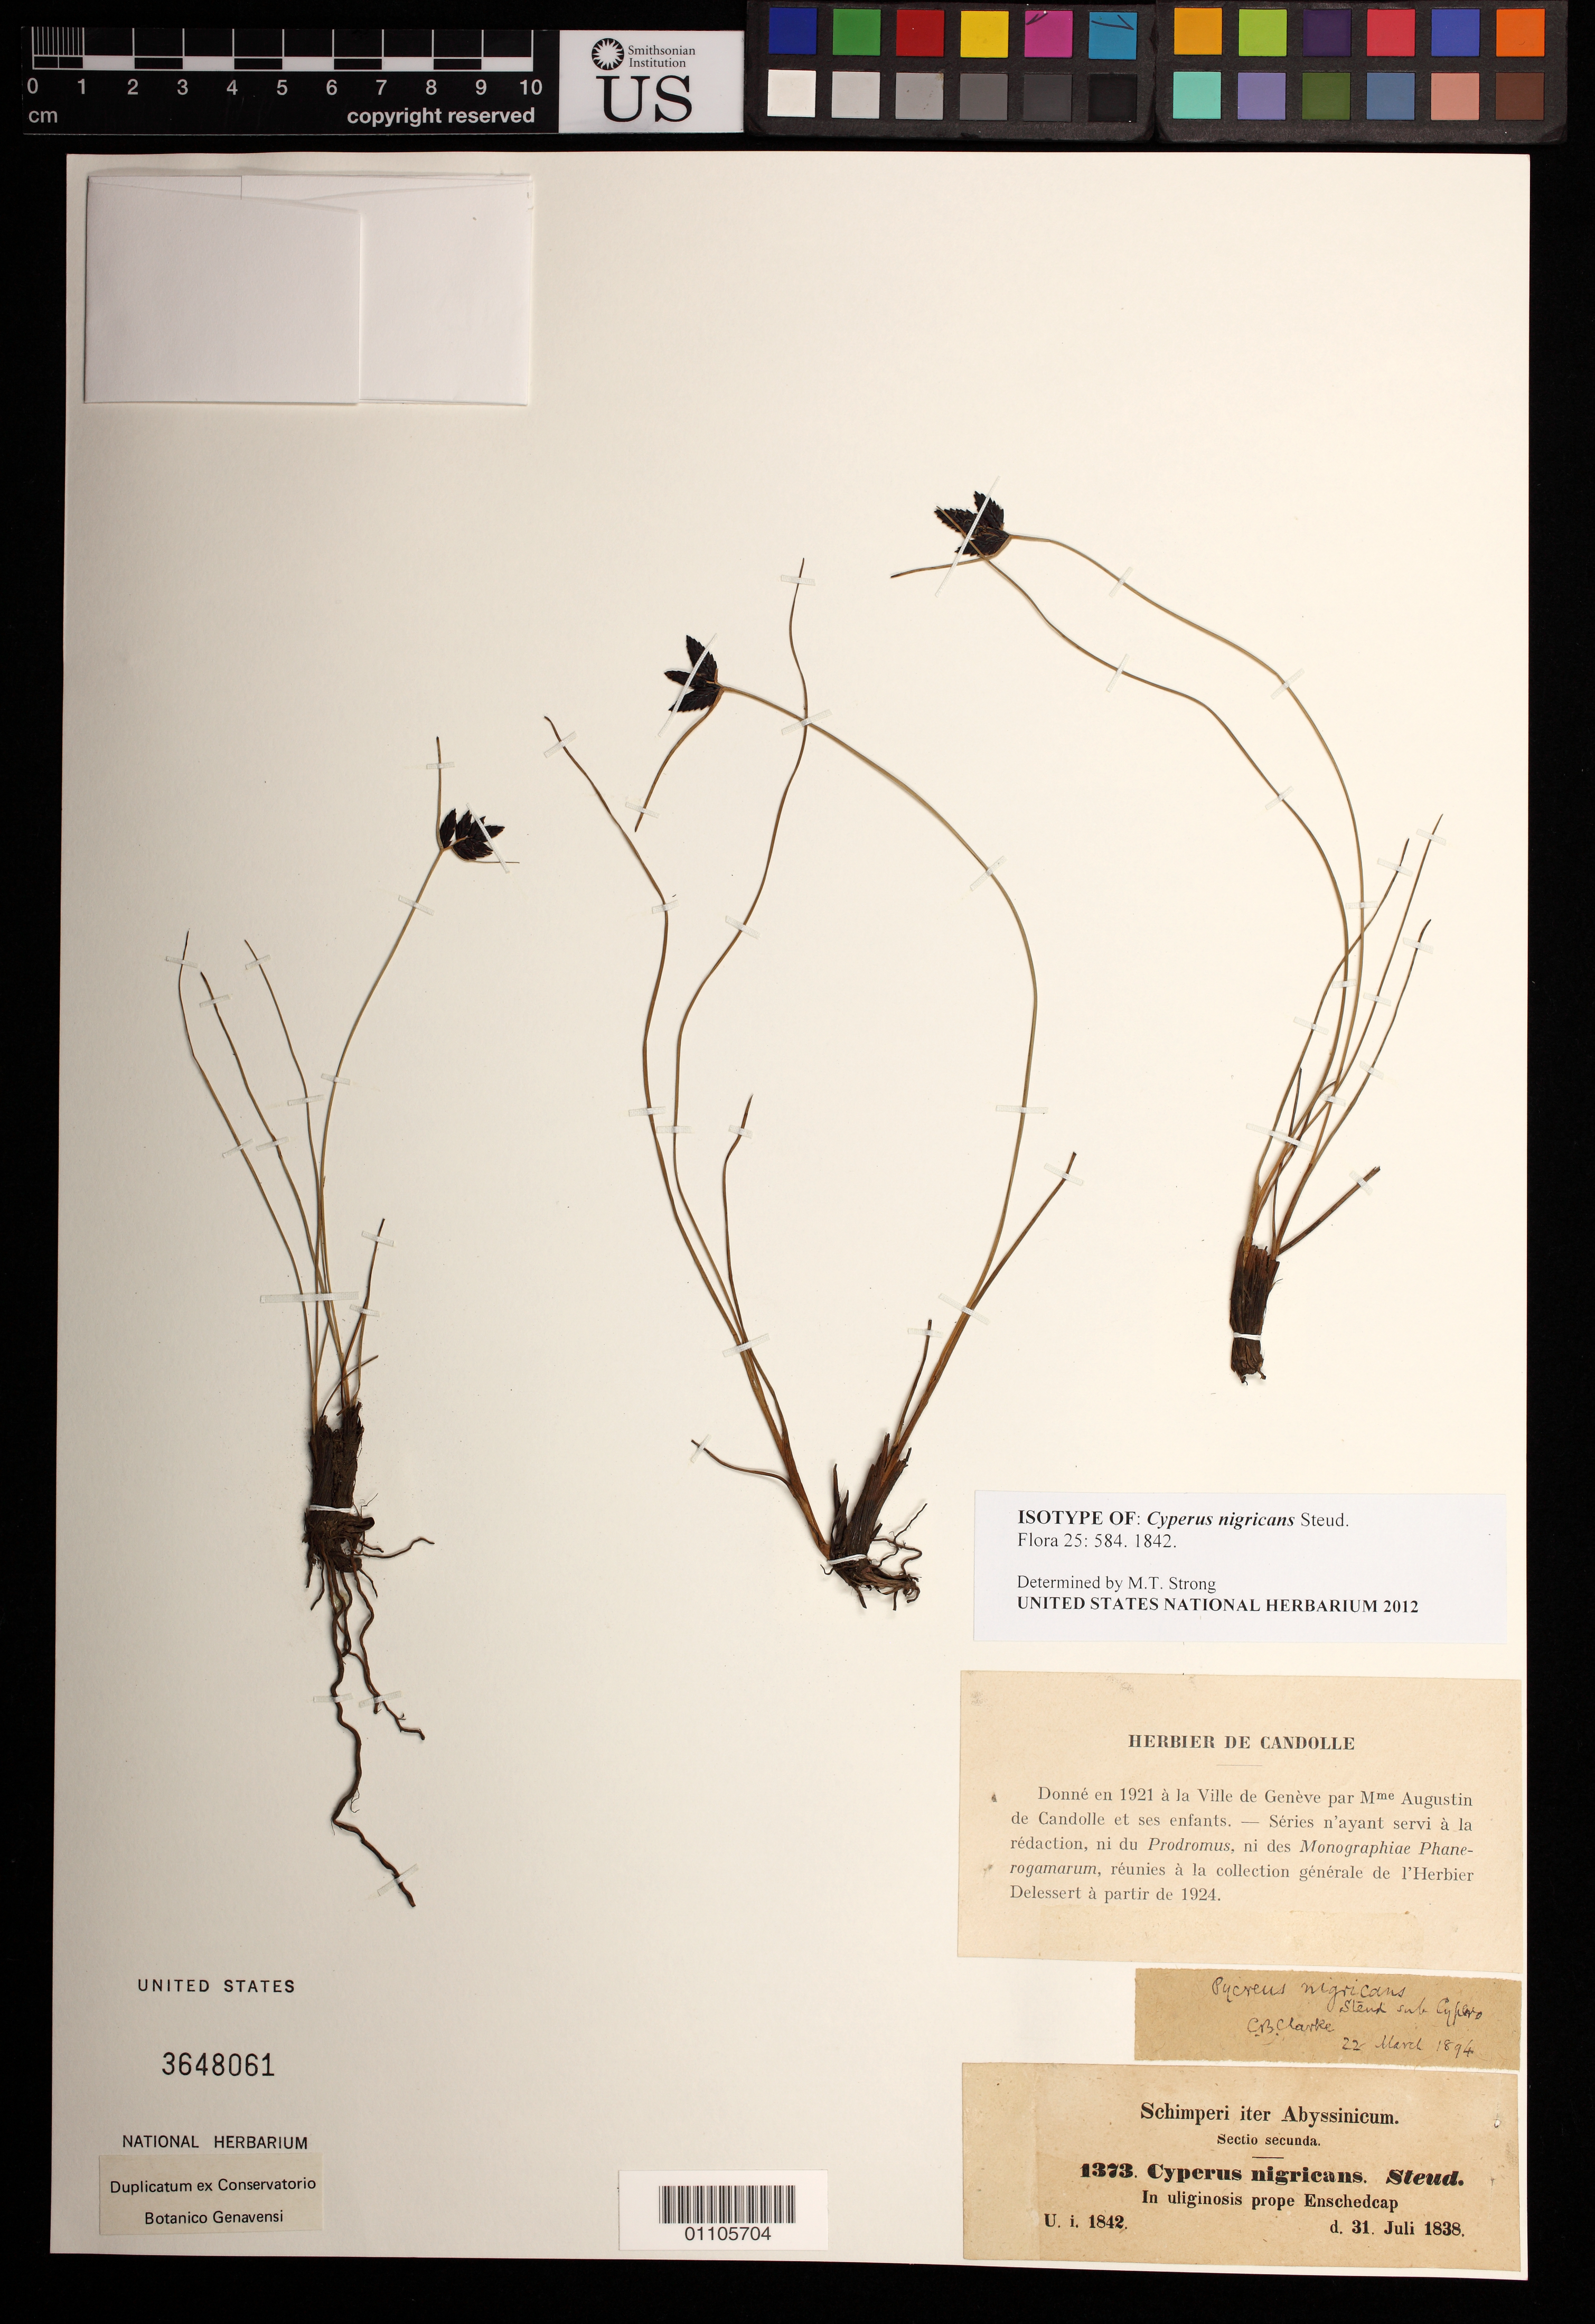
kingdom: Plantae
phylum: Tracheophyta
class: Liliopsida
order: Poales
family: Cyperaceae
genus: Cyperus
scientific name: Cyperus nigricans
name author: Steud.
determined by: Strong, M. T., (US), Smithsonian Institution - National Museum of Natural History (UNITED STATES)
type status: Isotype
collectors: G. W. Schimper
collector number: II 1373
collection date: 1838-07-31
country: Ethiopia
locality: "Abyssinia", in uliginosis prope Enschedcap.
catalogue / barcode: US 3648061